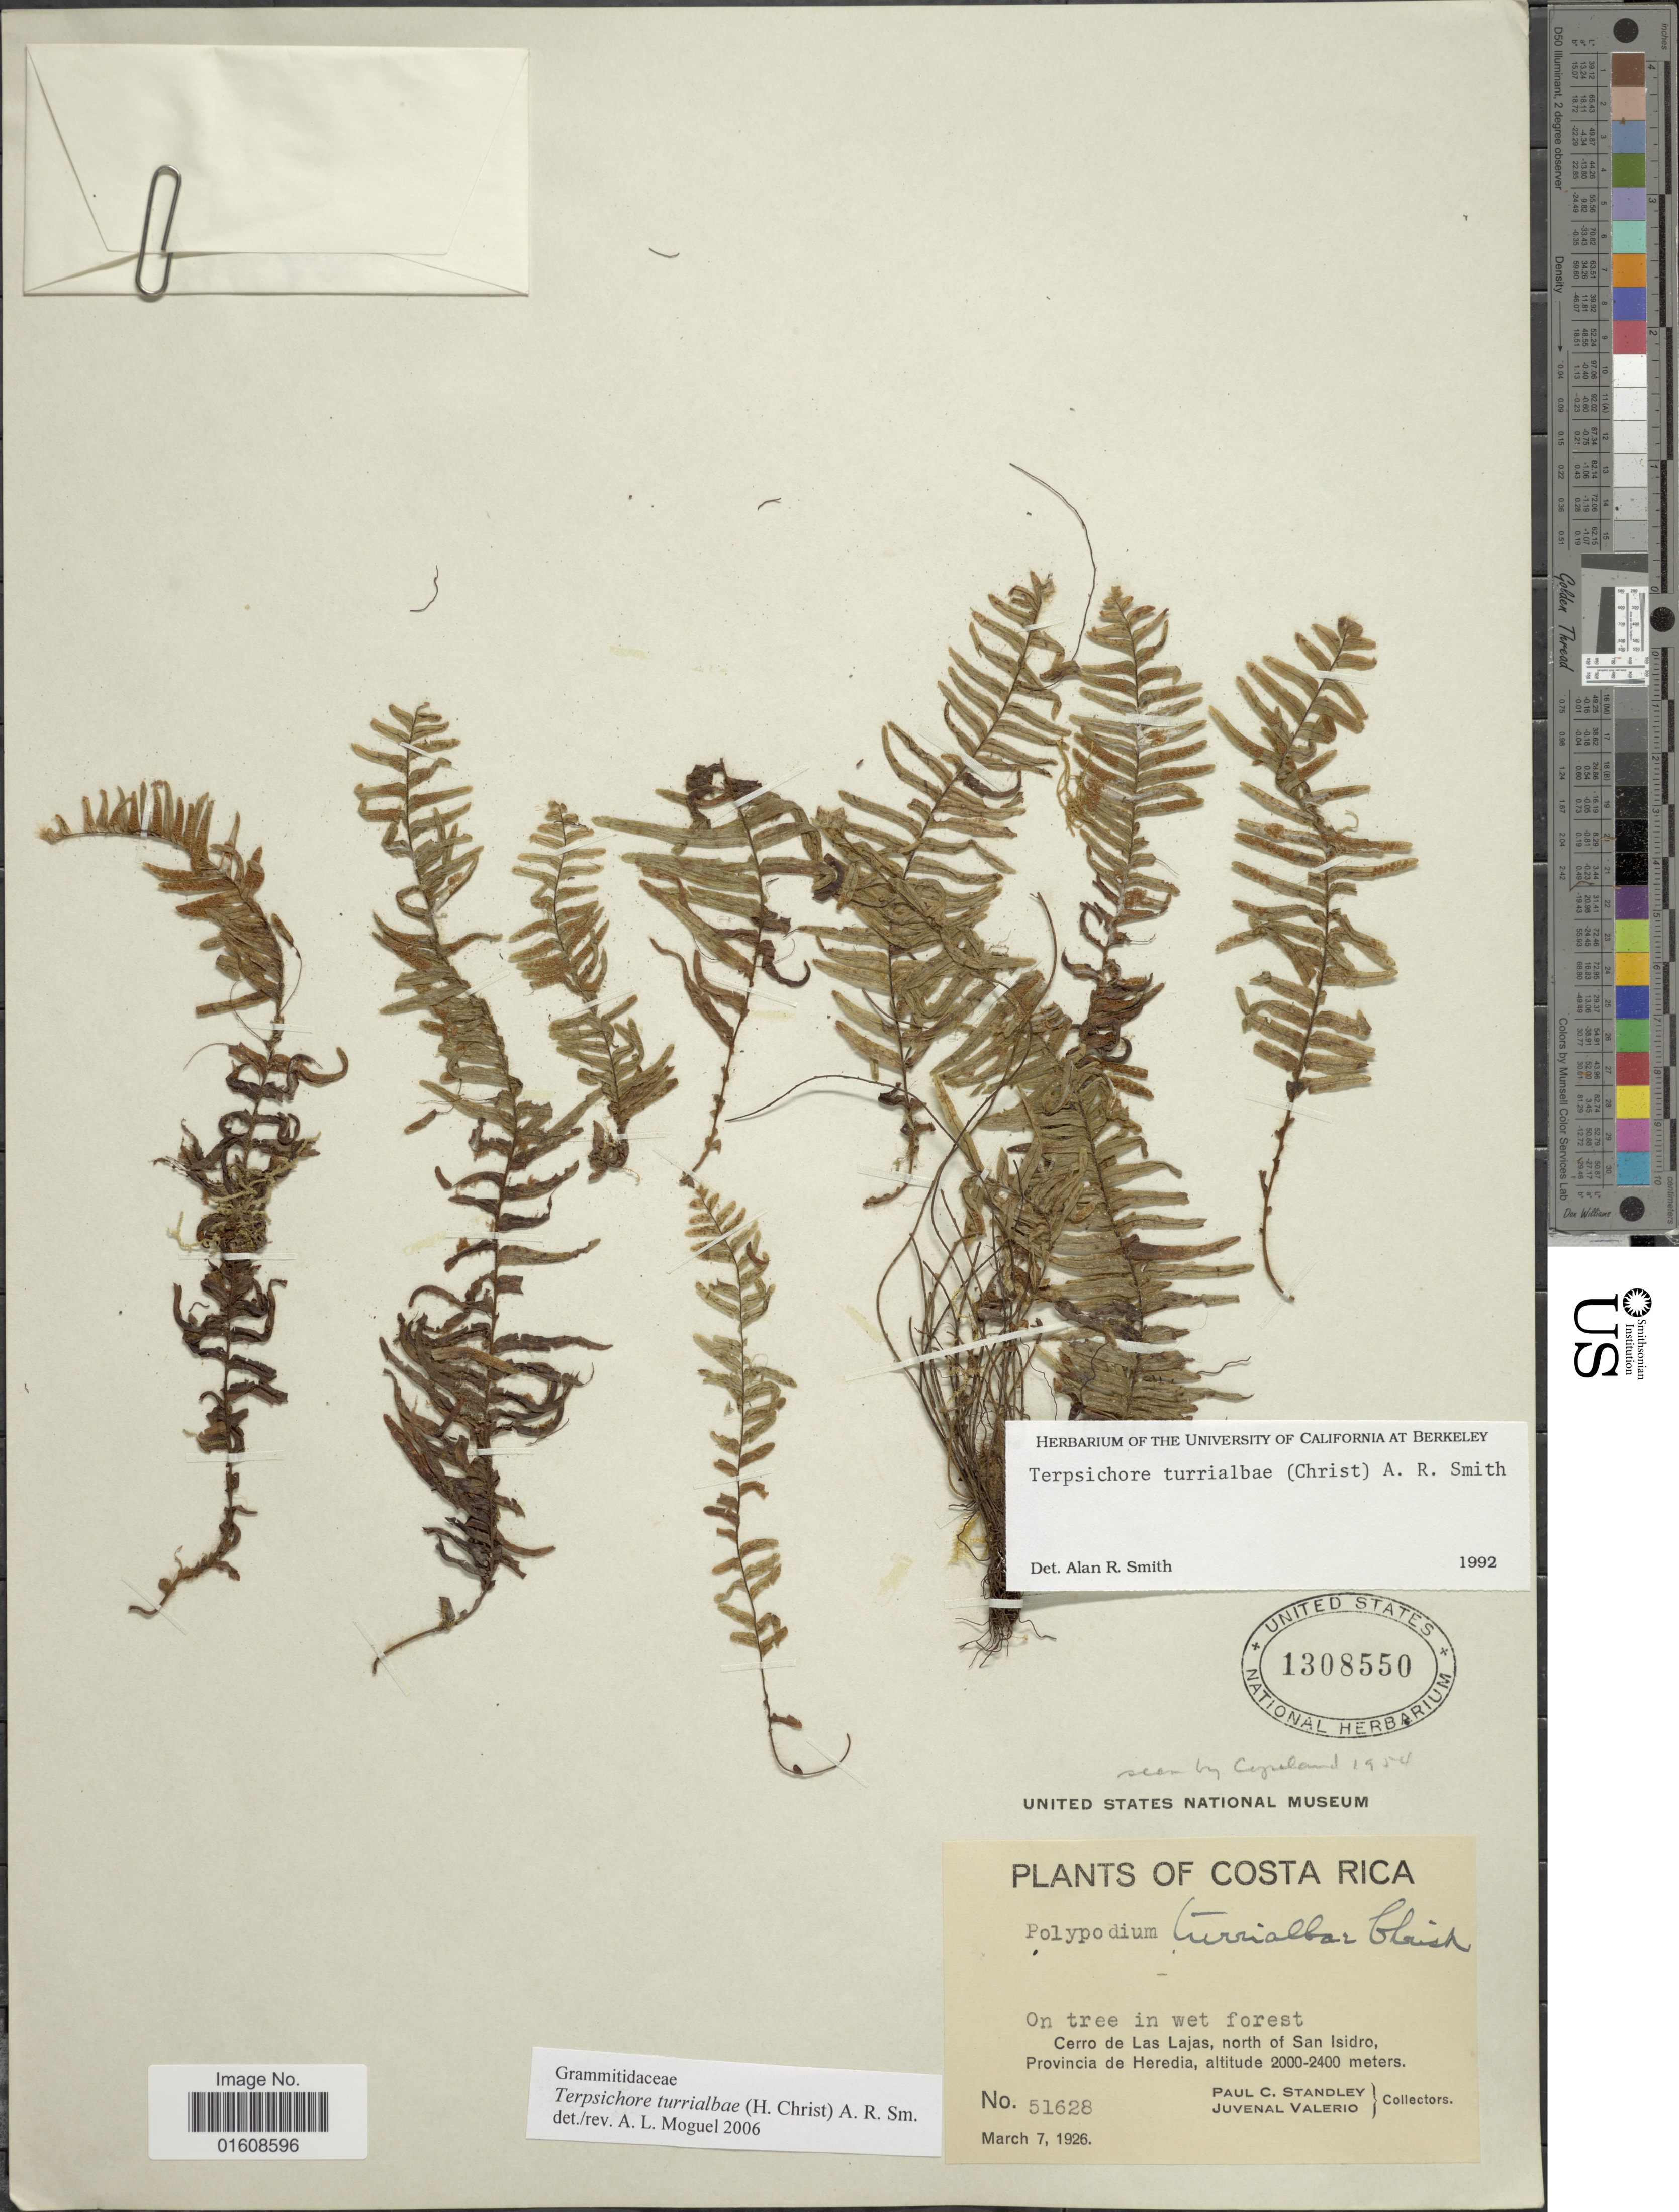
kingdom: Plantae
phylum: Tracheophyta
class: Polypodiopsida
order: Polypodiales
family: Polypodiaceae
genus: Alansmia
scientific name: Alansmia turrialbae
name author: (Christ) Moguel & M. Kessler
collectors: P. C. Standley & J. Valerio R.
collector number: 51628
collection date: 1926-03-07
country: Costa Rica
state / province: Heredia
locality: Cerro de Las Lajas, north of San Isidro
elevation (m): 2000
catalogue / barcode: US 1308550